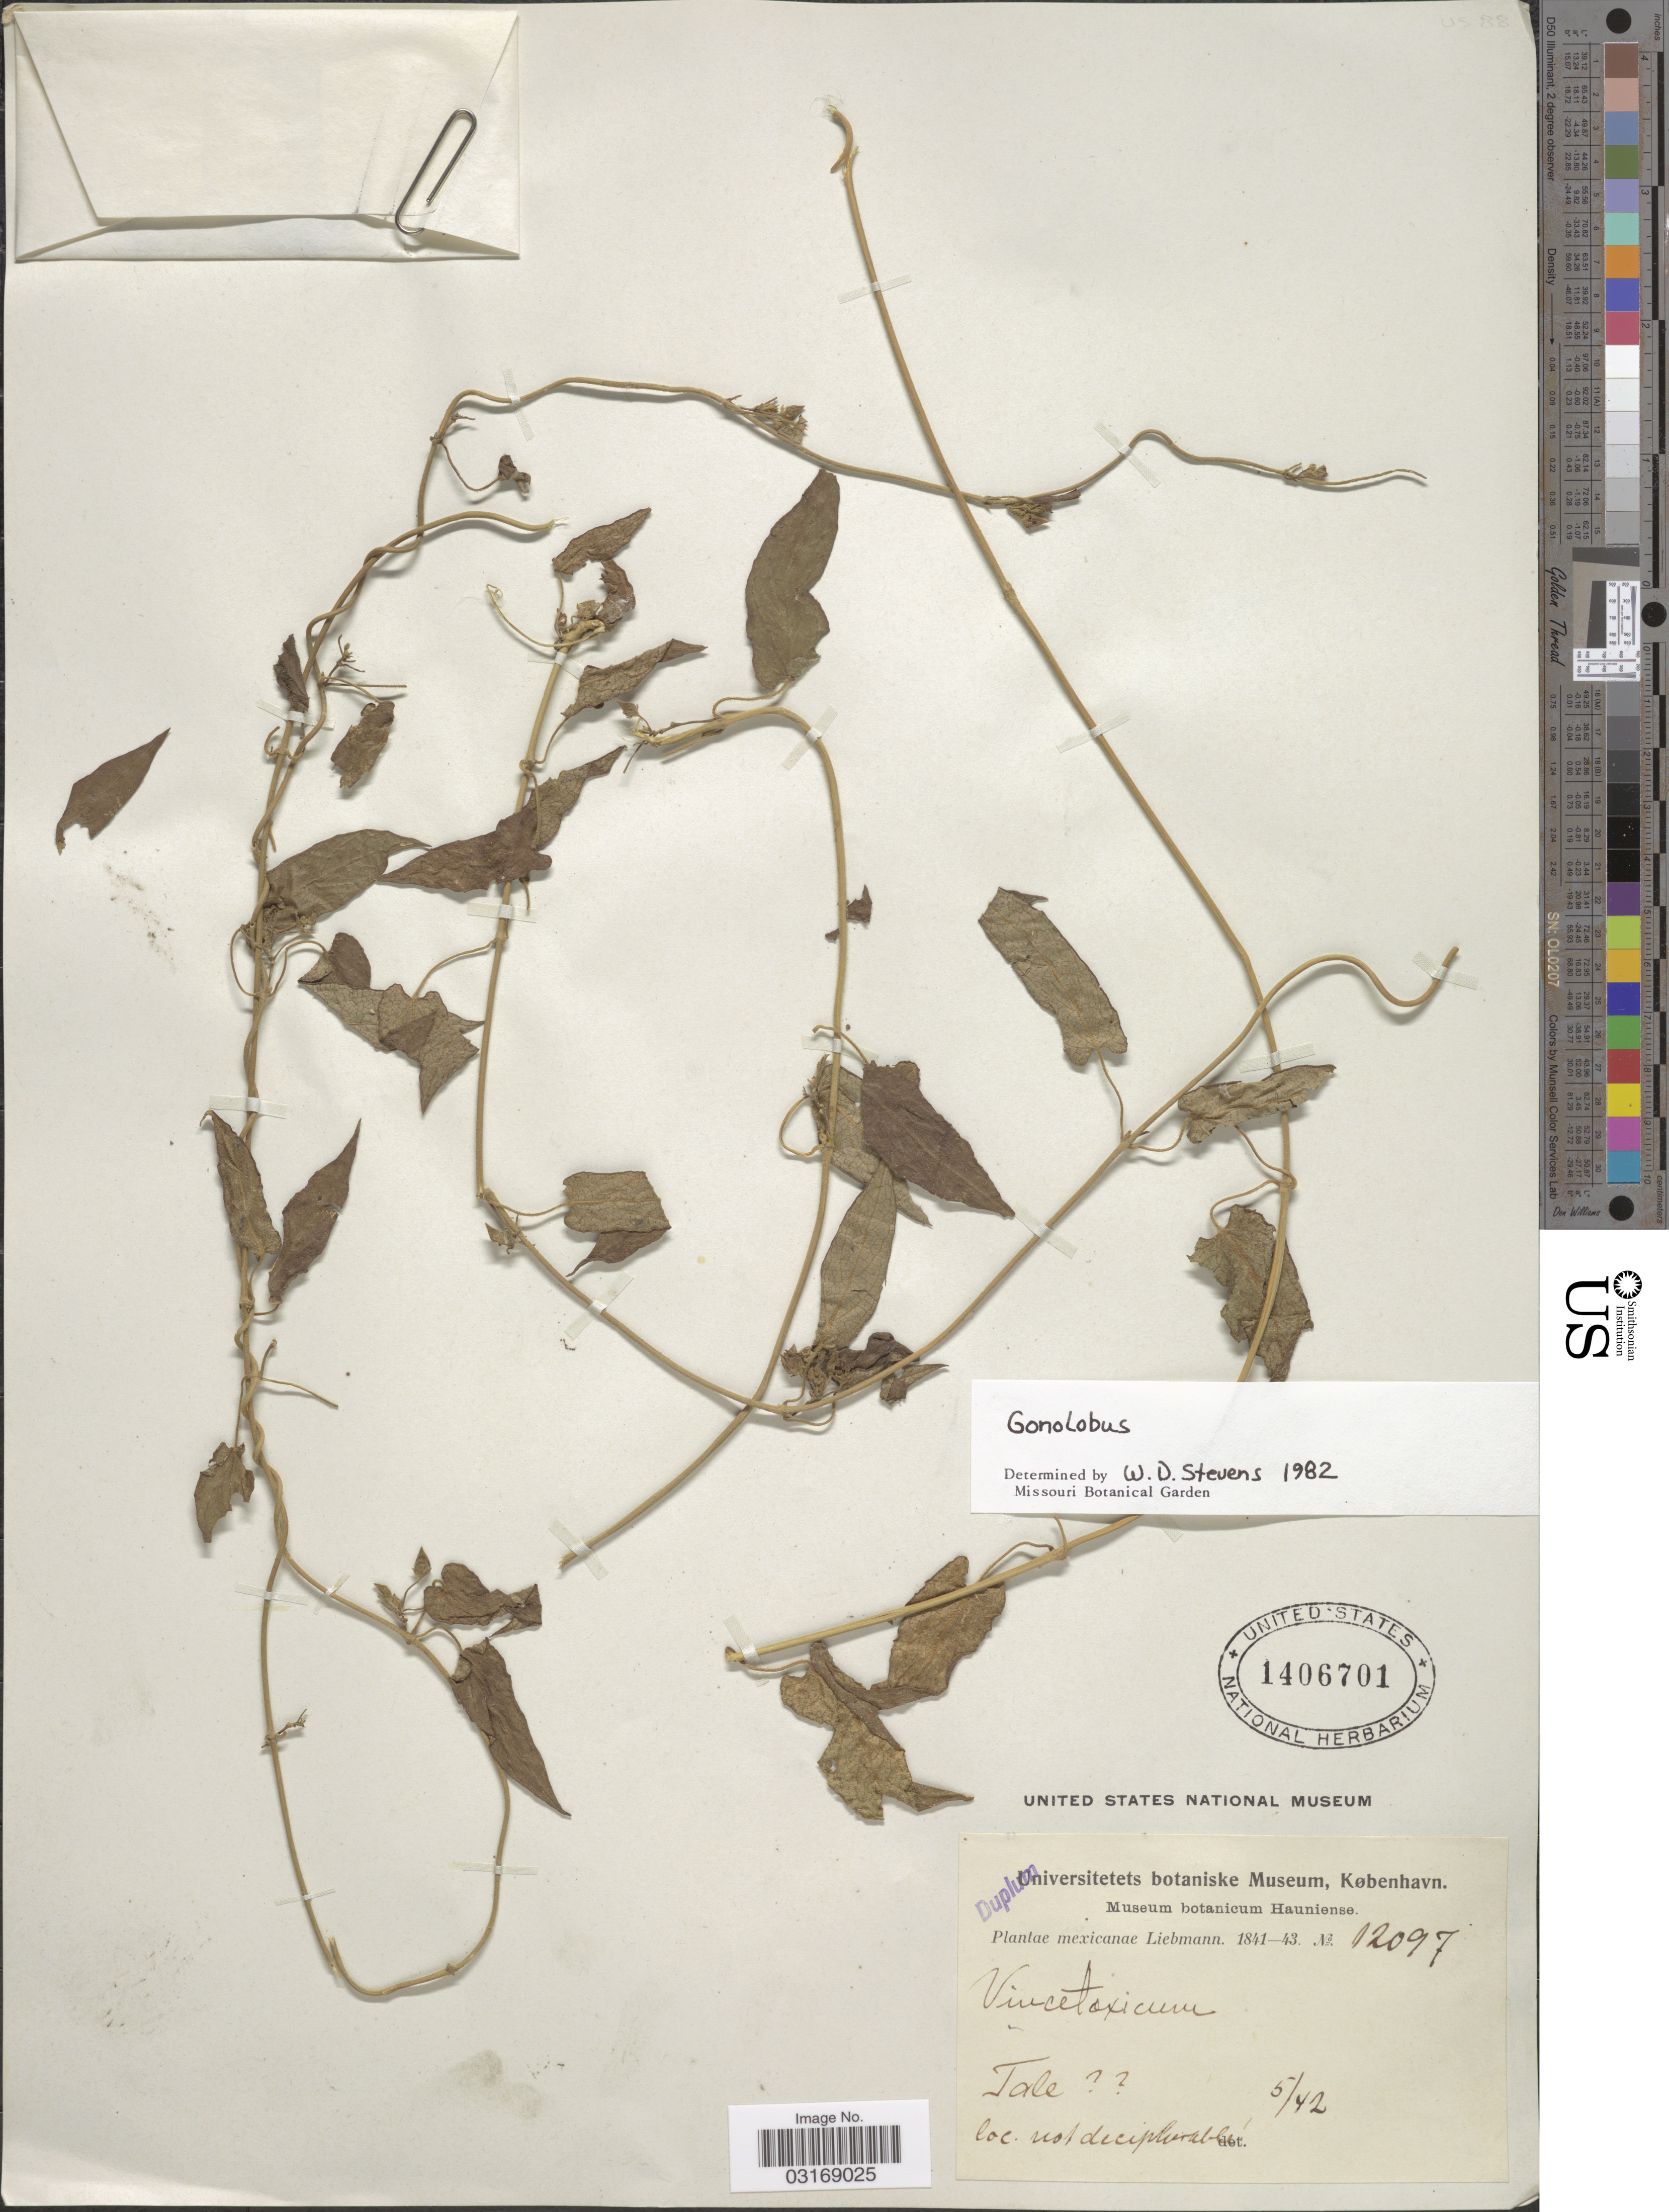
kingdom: Plantae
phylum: Tracheophyta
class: Magnoliopsida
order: Gentianales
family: Apocynaceae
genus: Gonolobus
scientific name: Gonolobus sp.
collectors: Liebmann, --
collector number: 12097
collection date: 1842-05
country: Mexico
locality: Tale [unsure placement] [unsure placement].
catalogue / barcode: US 1406701